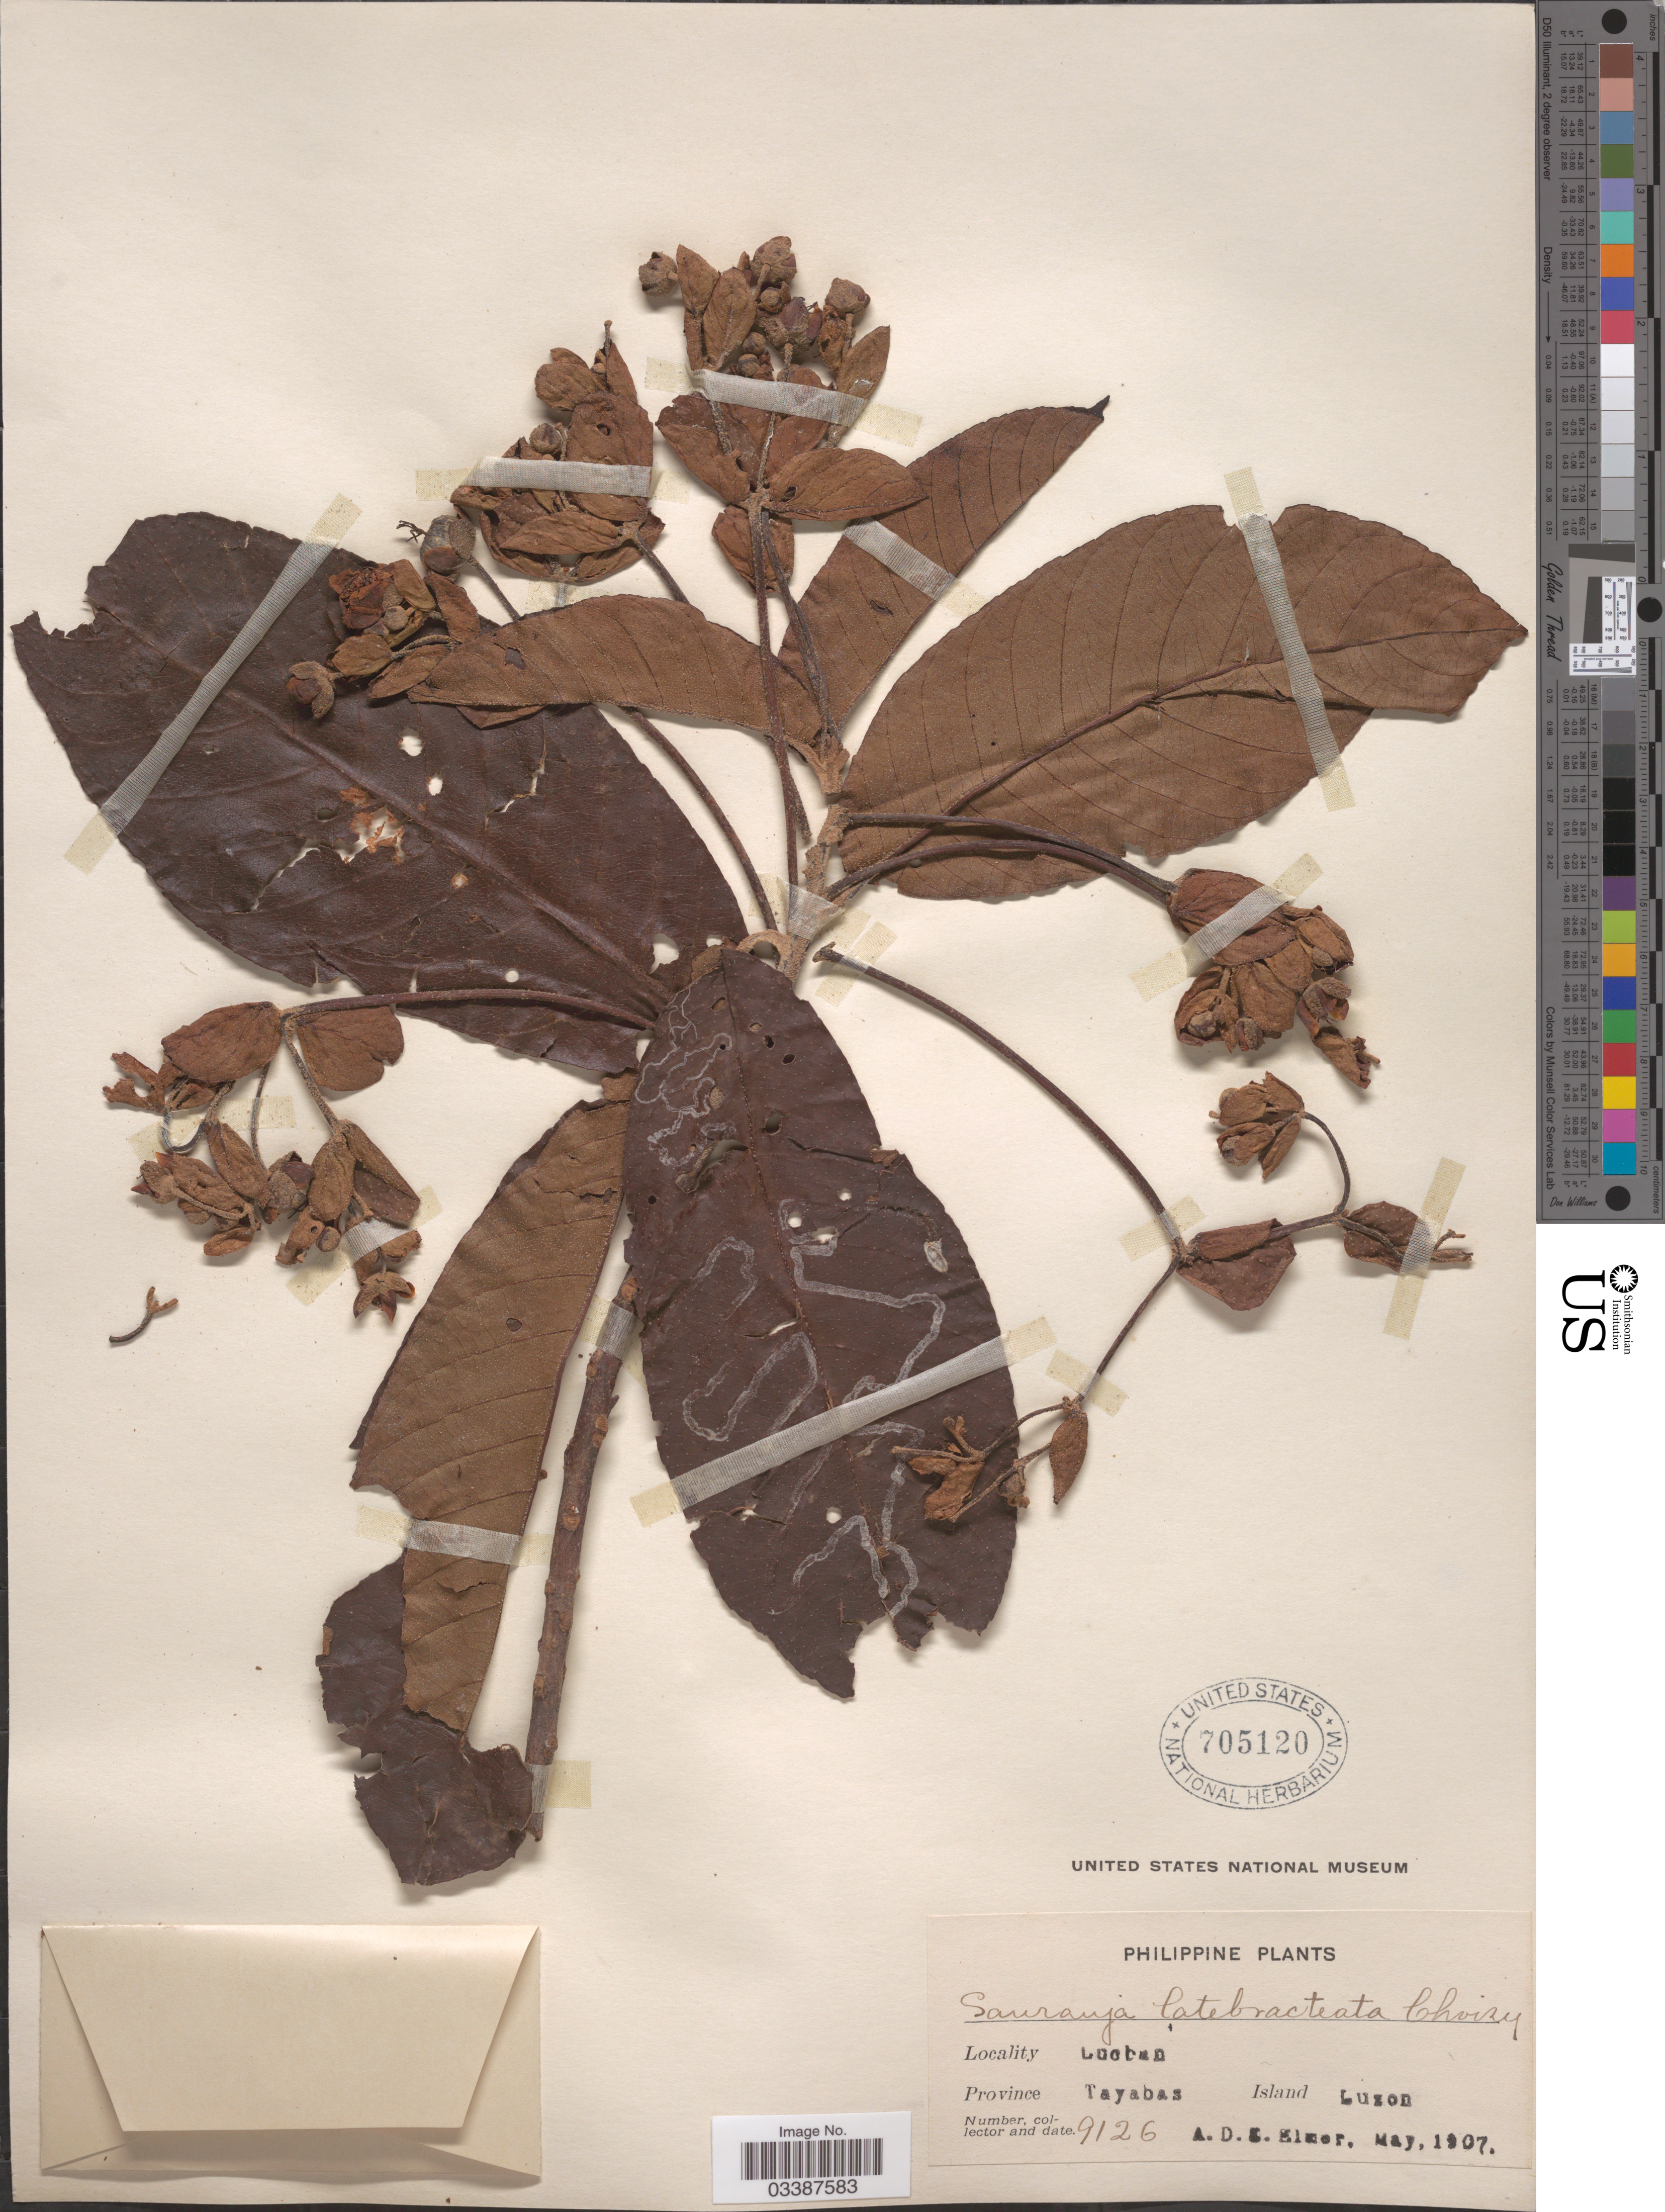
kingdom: Plantae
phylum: Tracheophyta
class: Magnoliopsida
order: Ericales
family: Actinidiaceae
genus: Saurauia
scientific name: Saurauia latibracteata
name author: Choisy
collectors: A. D. E. Elmer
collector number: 9126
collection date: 1907-05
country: Philippines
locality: Lucban, Province Tayabas, Island Luzon.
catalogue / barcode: US 705120